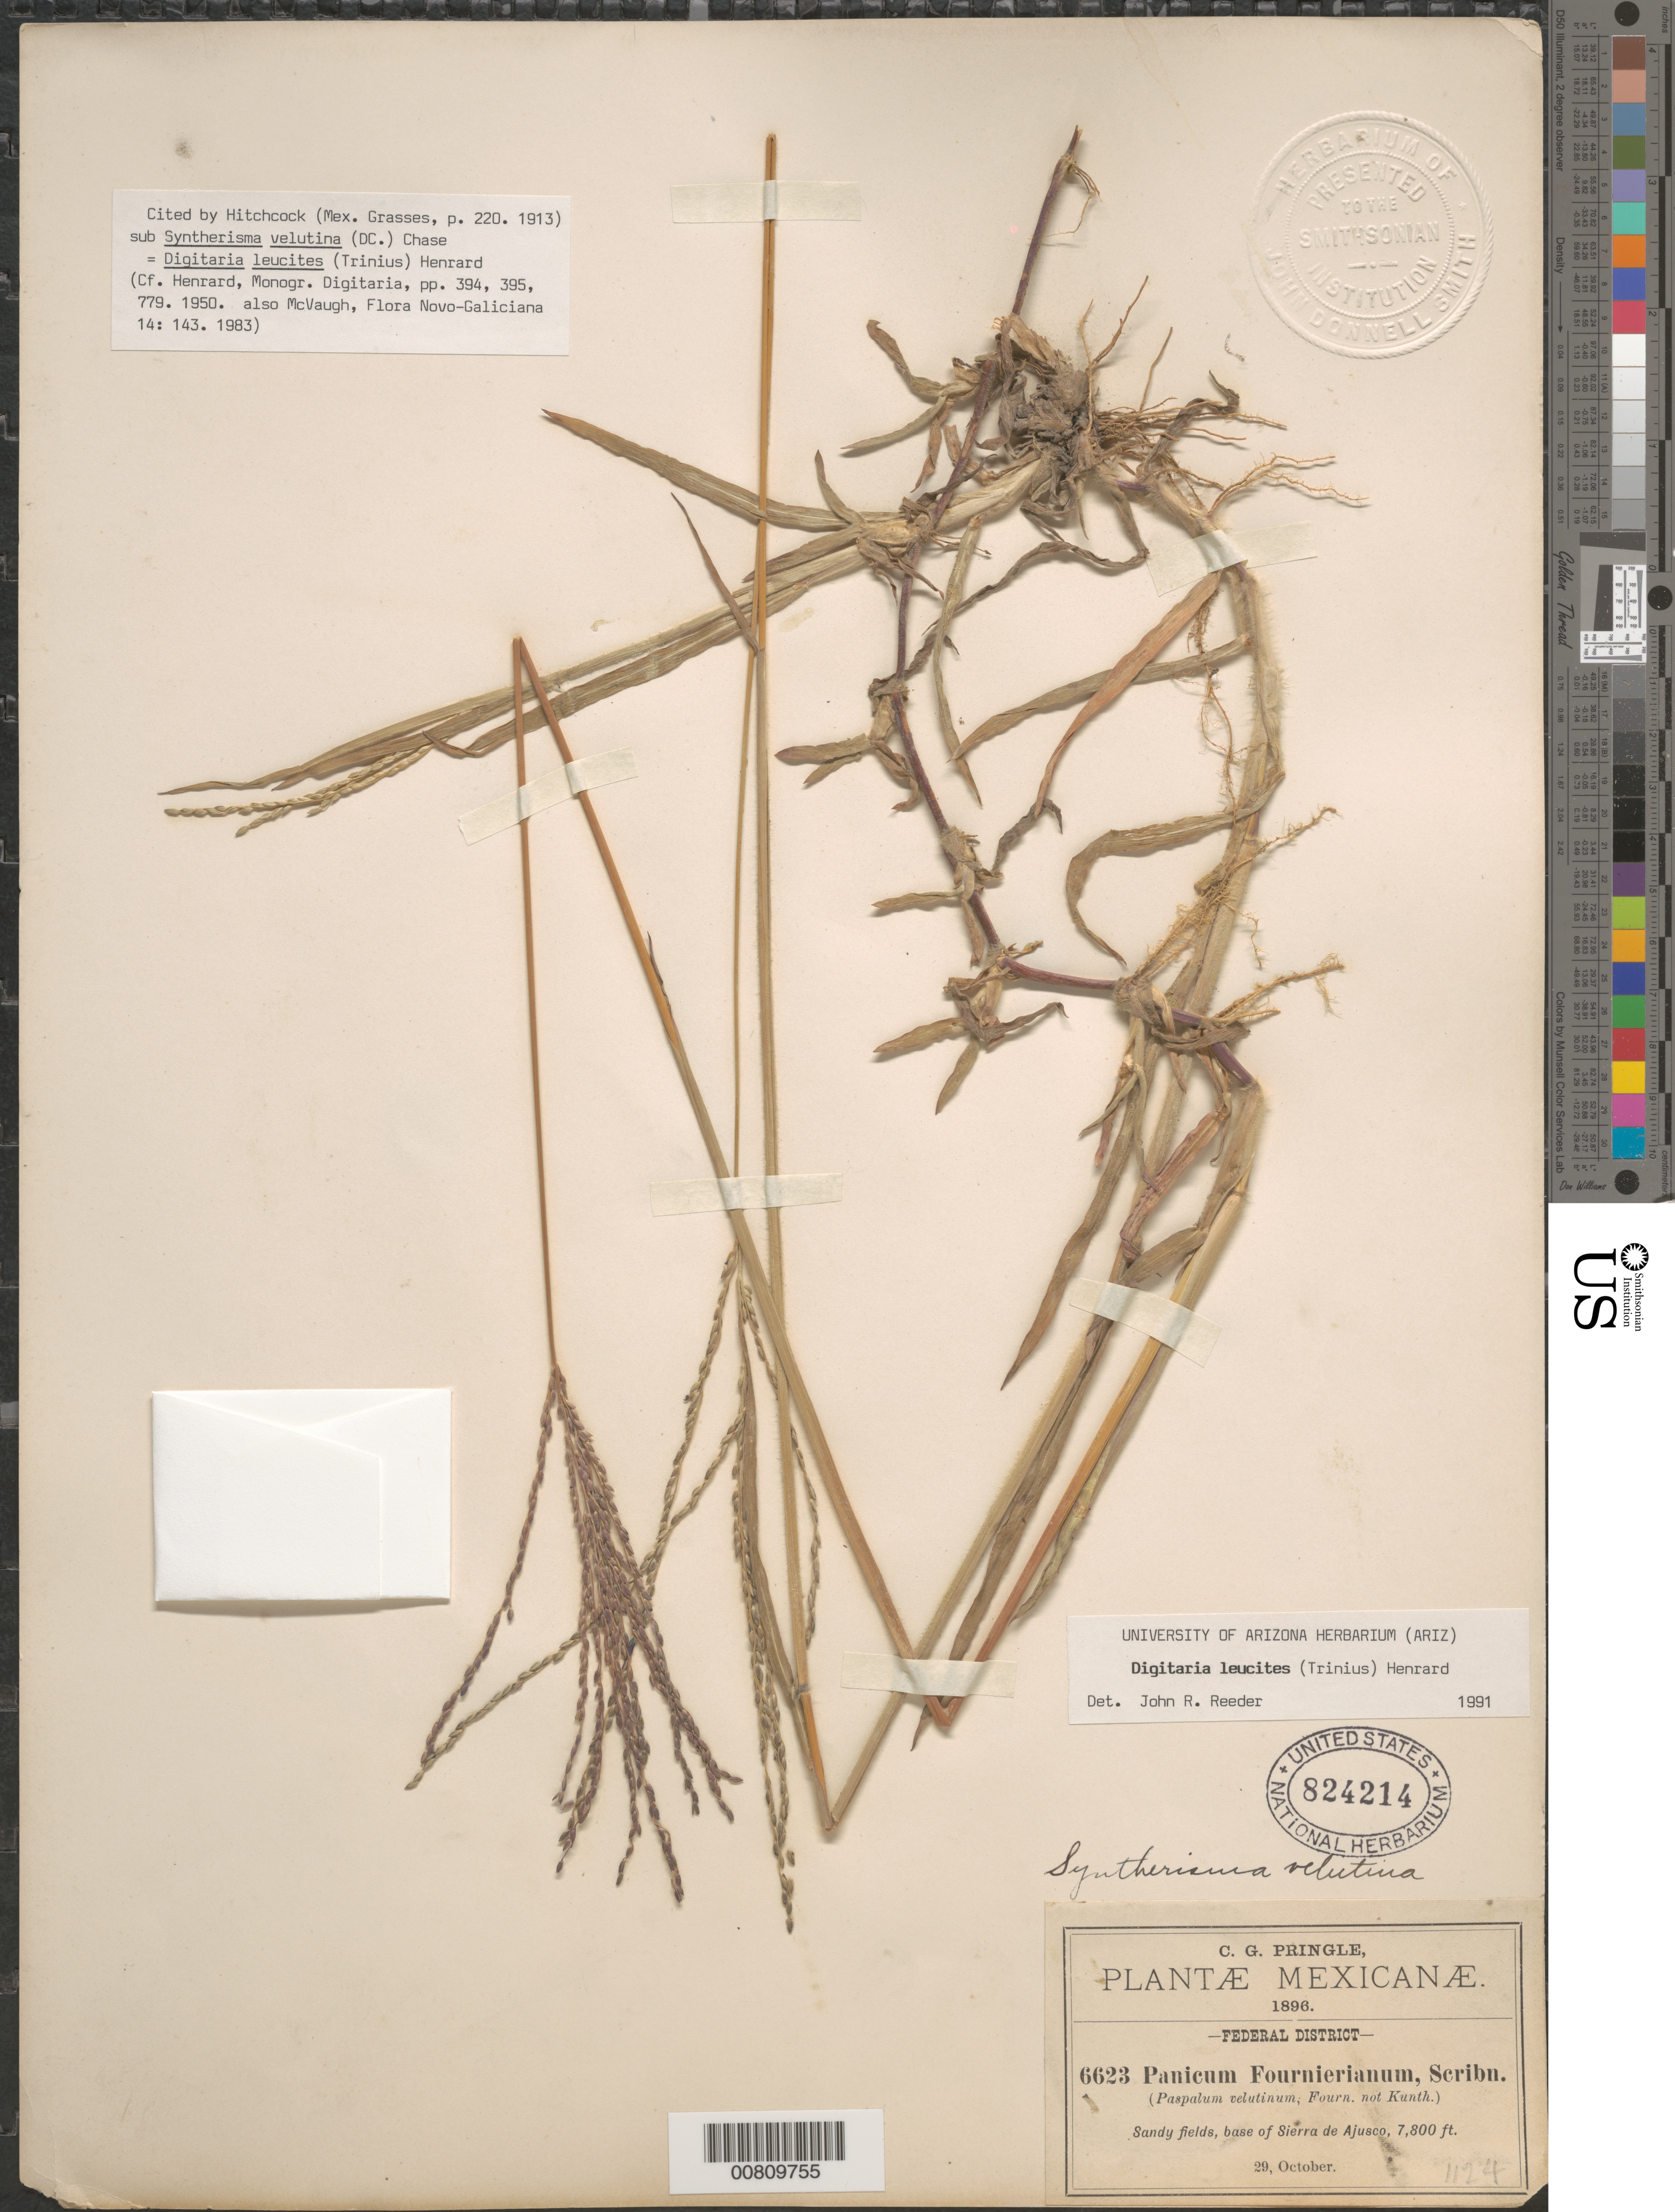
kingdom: Plantae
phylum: Tracheophyta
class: Liliopsida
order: Poales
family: Poaceae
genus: Digitaria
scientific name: Digitaria leucites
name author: (Trin.) Henr.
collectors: C. G. Pringle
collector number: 6623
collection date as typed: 29 Oct 1896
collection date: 1896-10-29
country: Mexico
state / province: Distrito Federal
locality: Base of Sierra de Ajusco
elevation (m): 2377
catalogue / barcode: US 824214